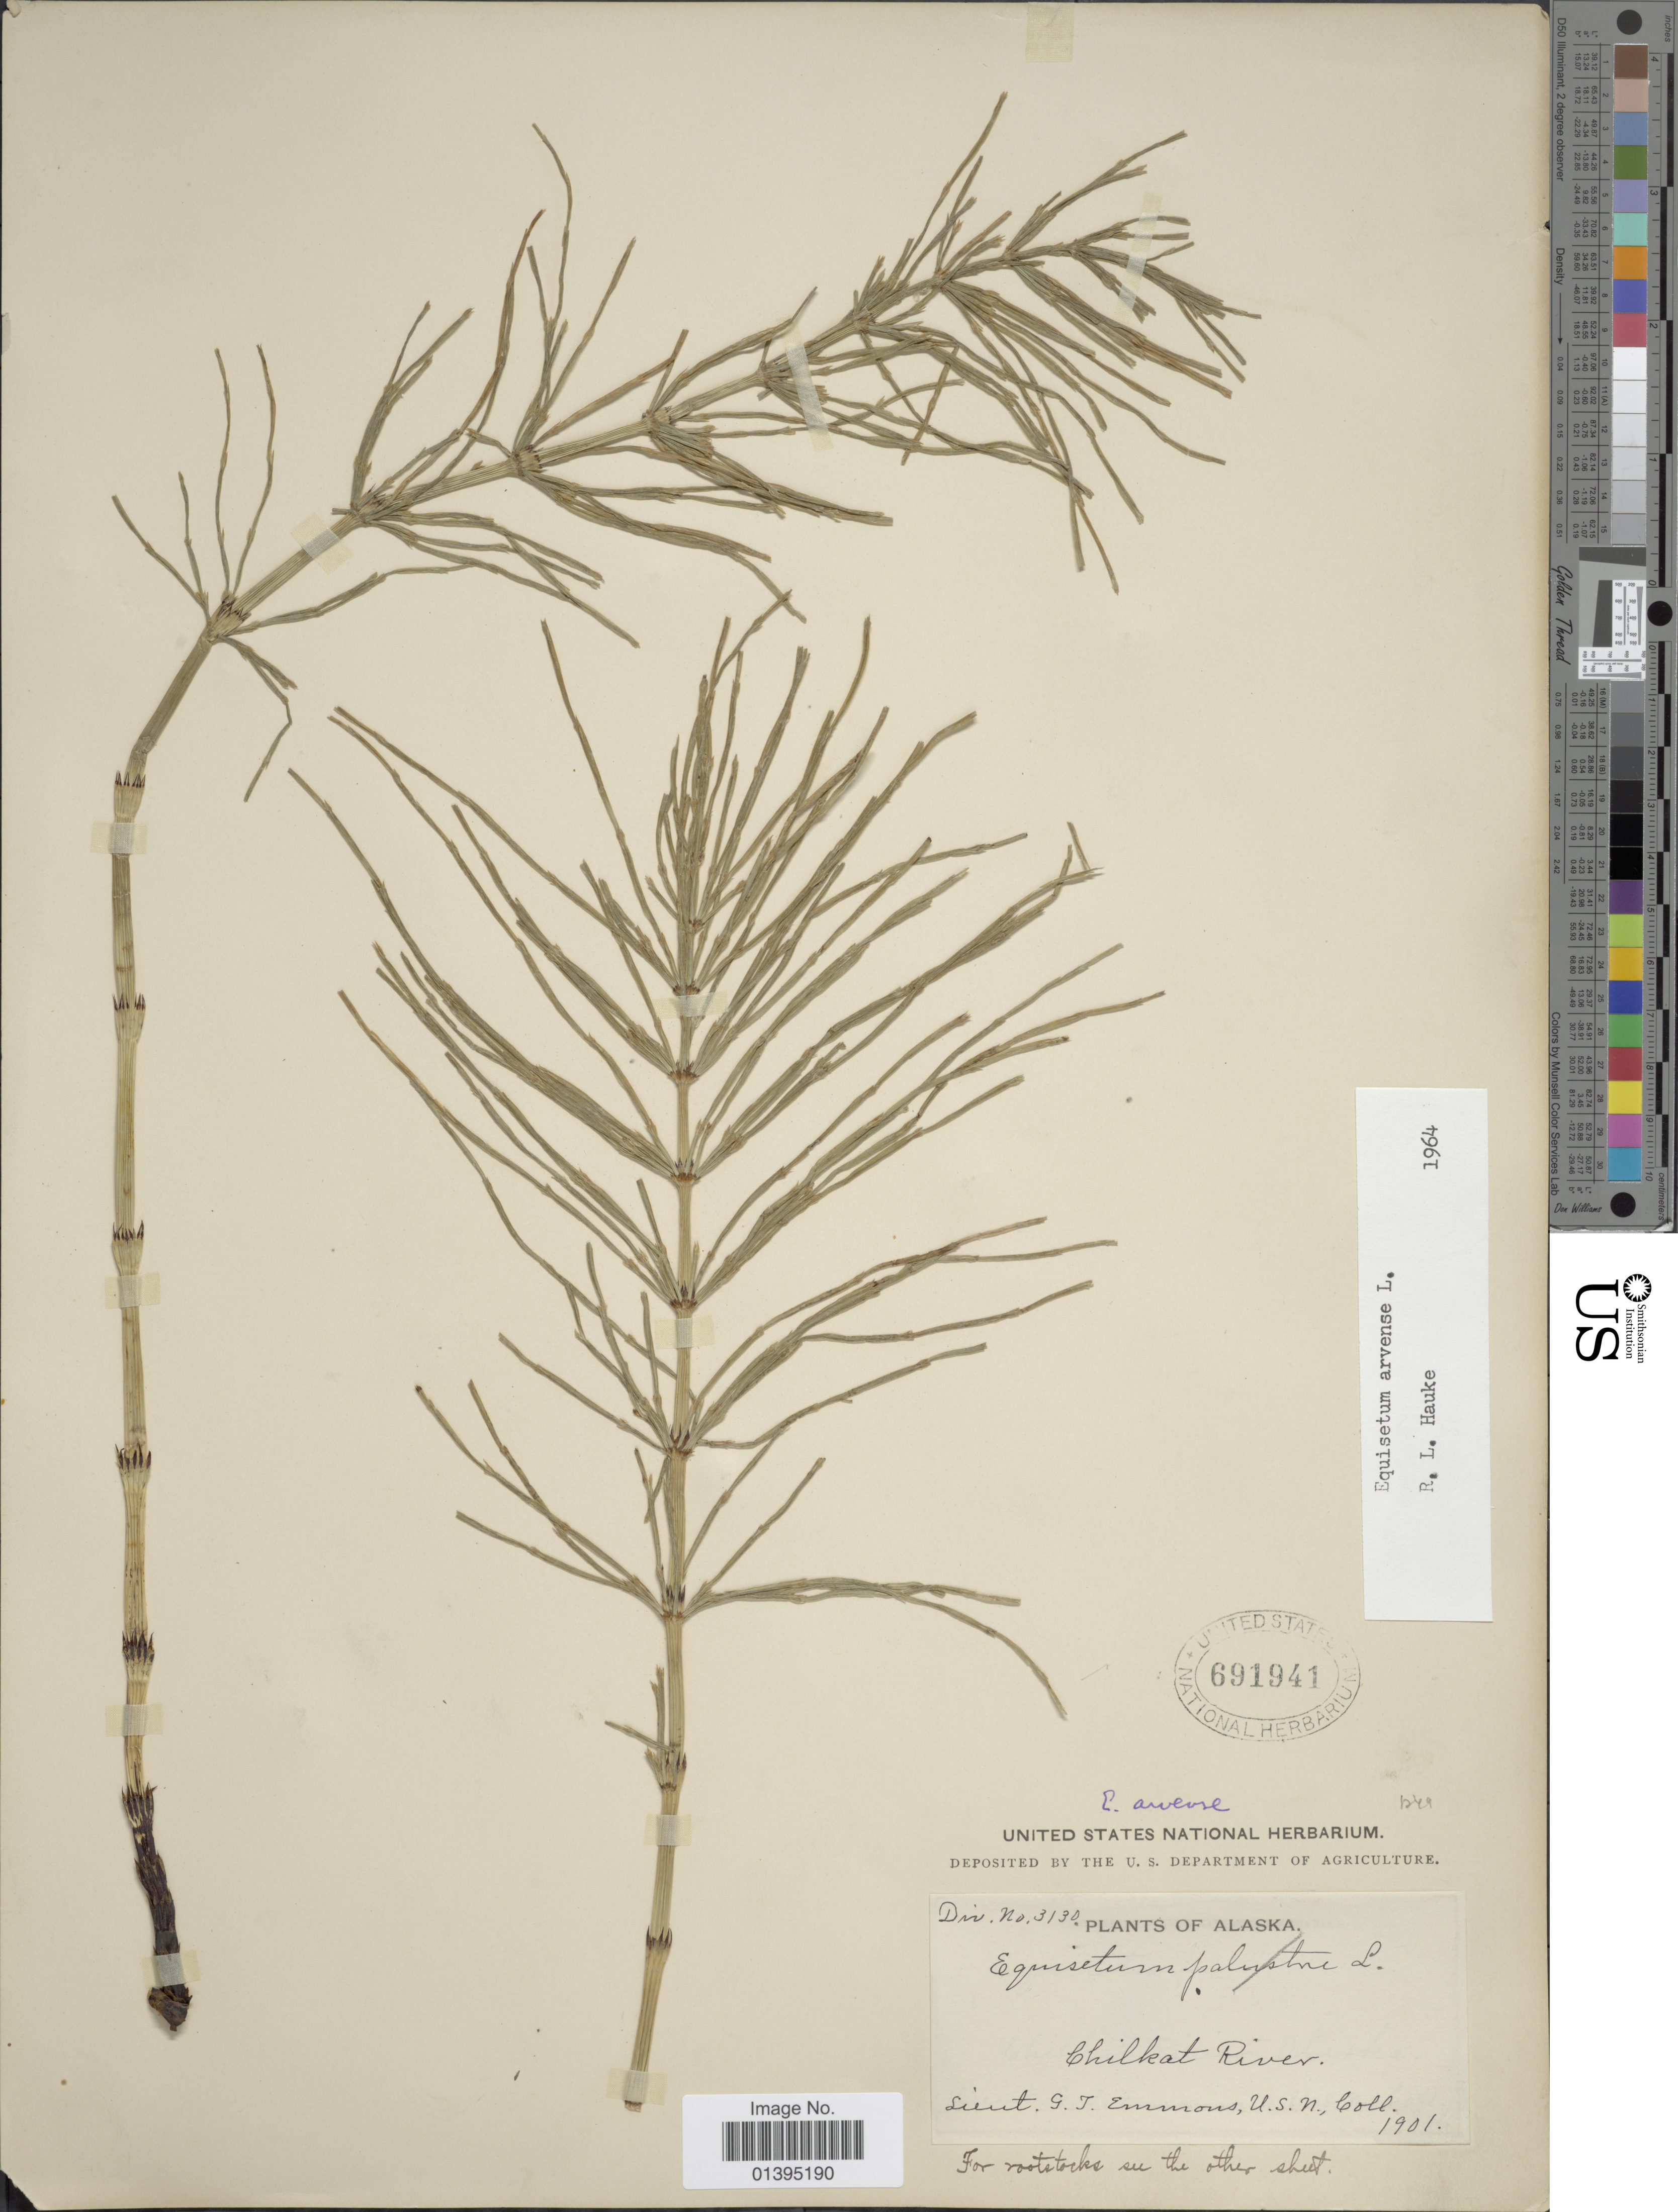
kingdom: Plantae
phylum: Tracheophyta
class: Polypodiopsida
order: Equisetales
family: Equisetaceae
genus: Equisetum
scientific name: Equisetum arvense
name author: L.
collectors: G. Emmons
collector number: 3130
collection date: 1901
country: United States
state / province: Alaska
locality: Chilkat River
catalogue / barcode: US 691941